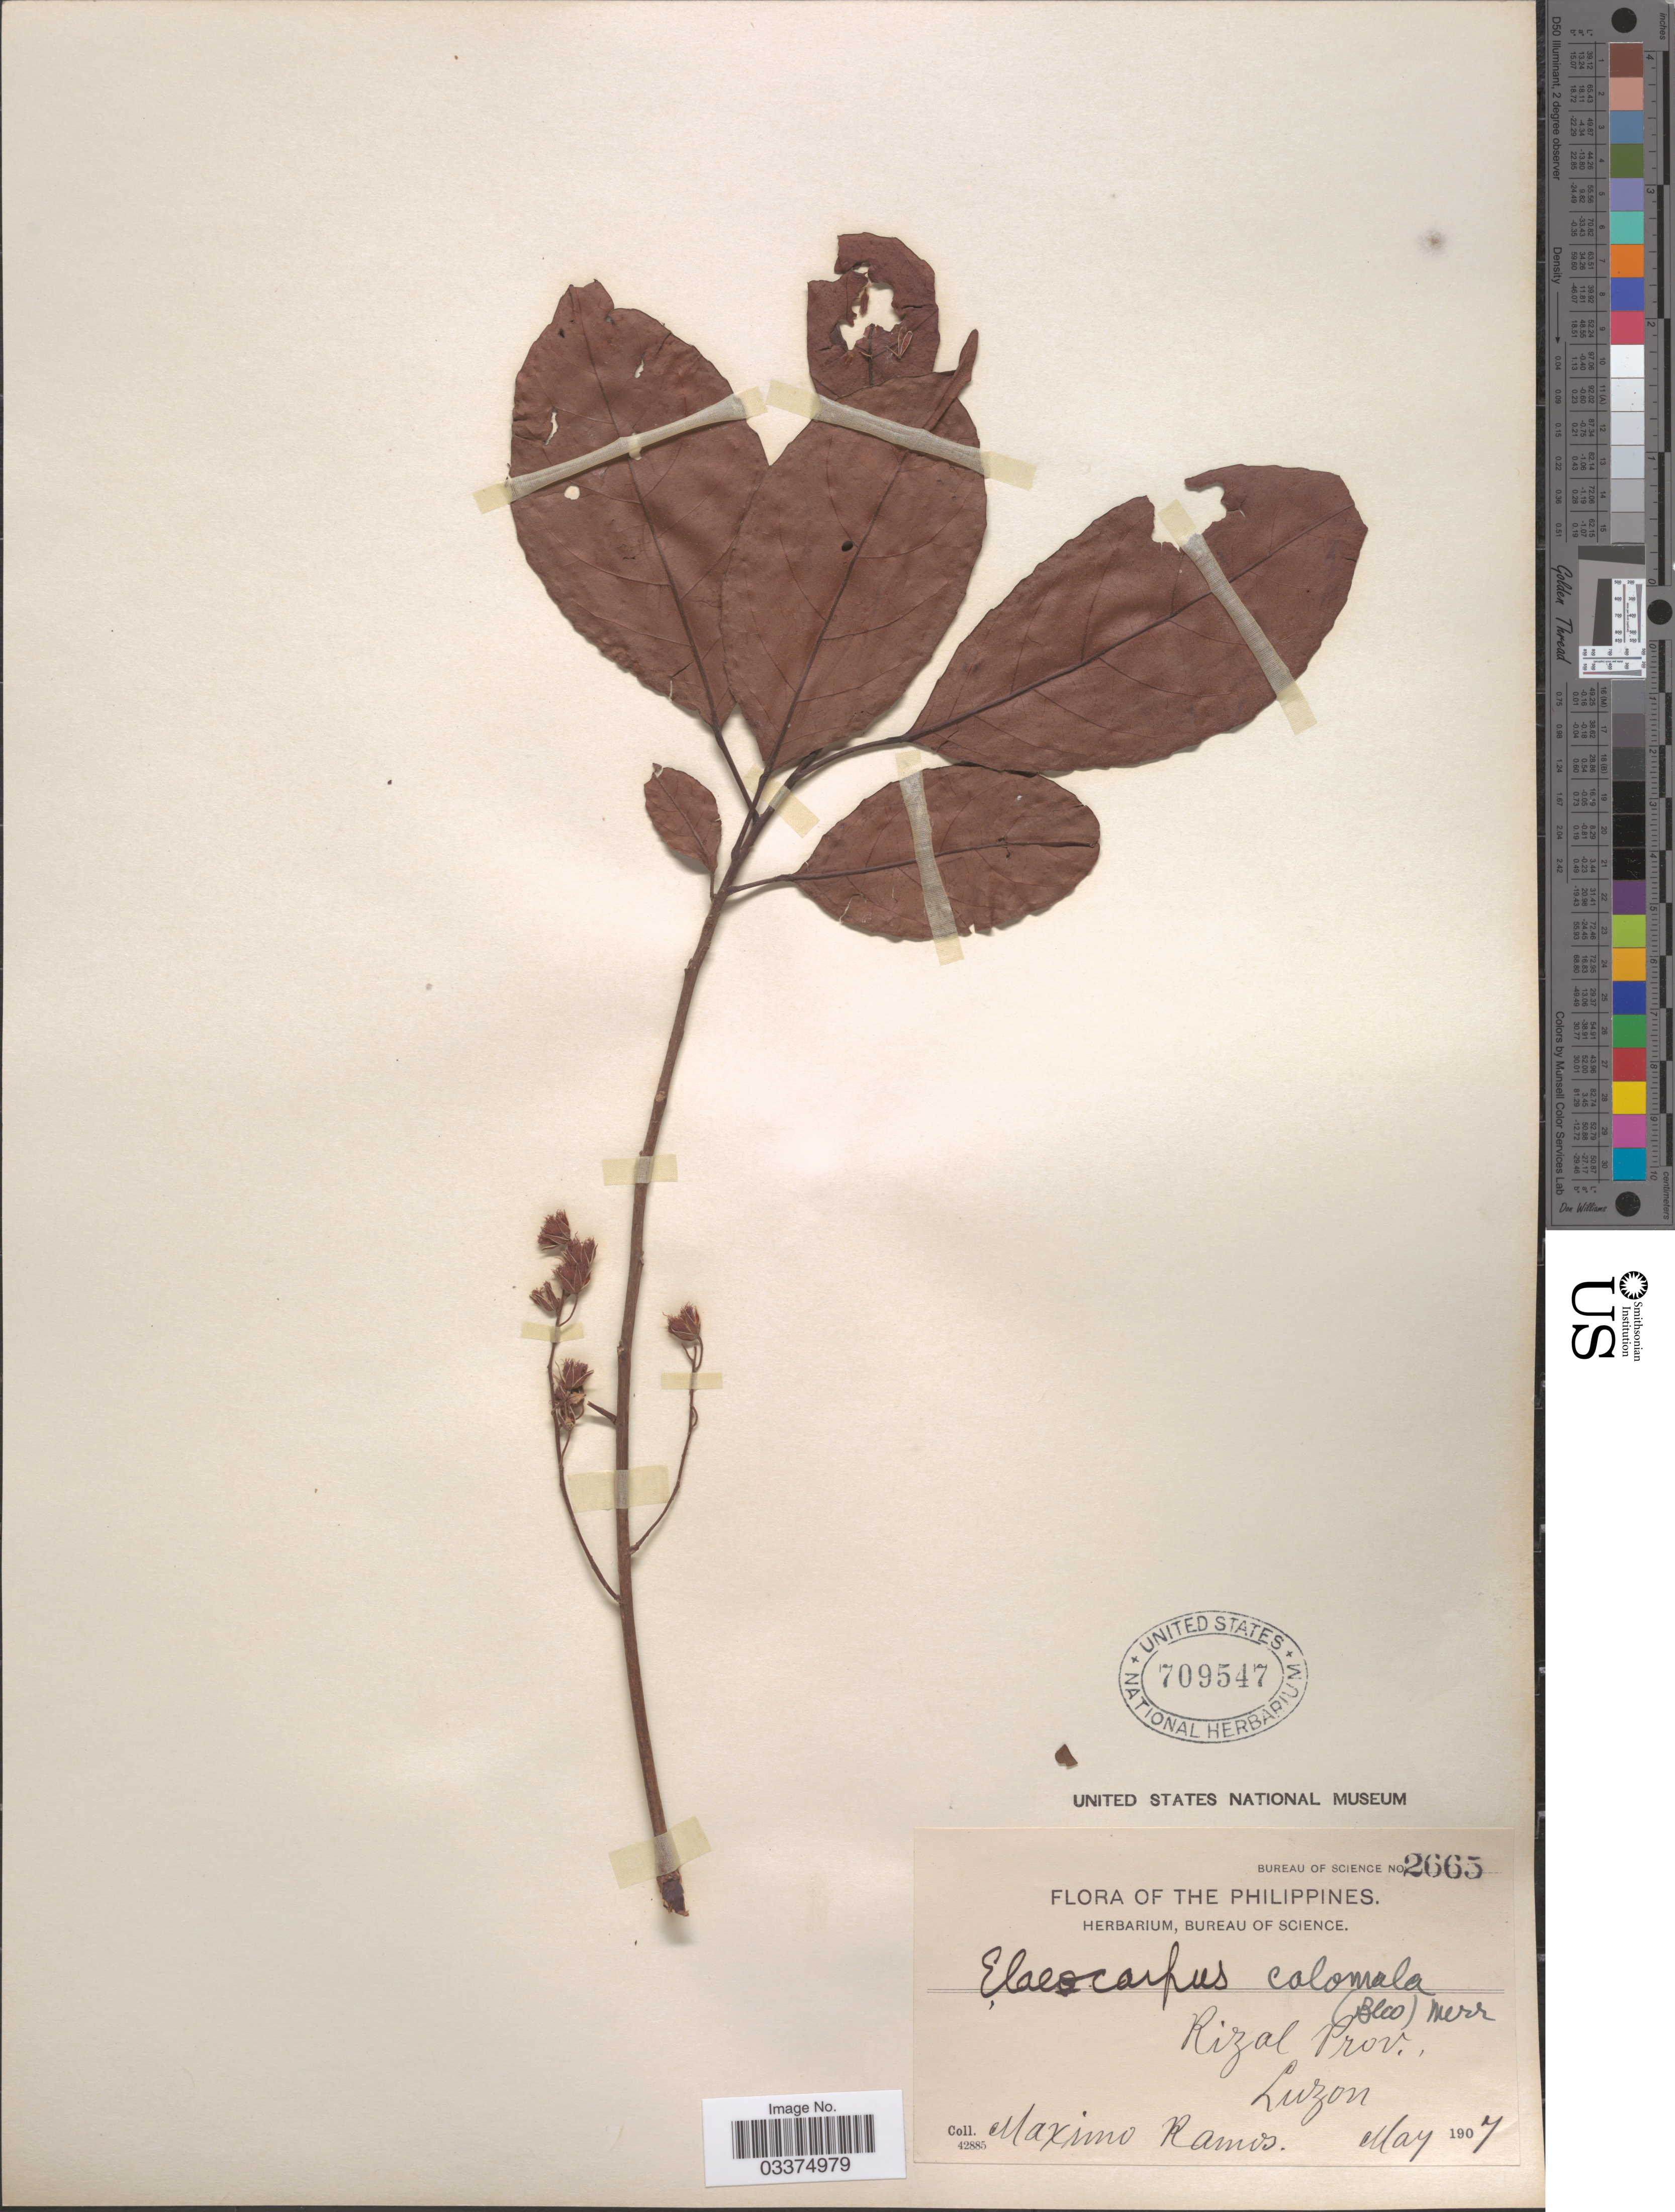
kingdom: Plantae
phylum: Tracheophyta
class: Magnoliopsida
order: Oxalidales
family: Elaeocarpaceae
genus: Elaeocarpus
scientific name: Elaeocarpus calomala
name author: (Blanco) Merr.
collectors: M. Ramos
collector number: Bureau of Science 2665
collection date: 1907-05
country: Philippines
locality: Rizal Prov., Luzon.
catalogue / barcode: US 709547